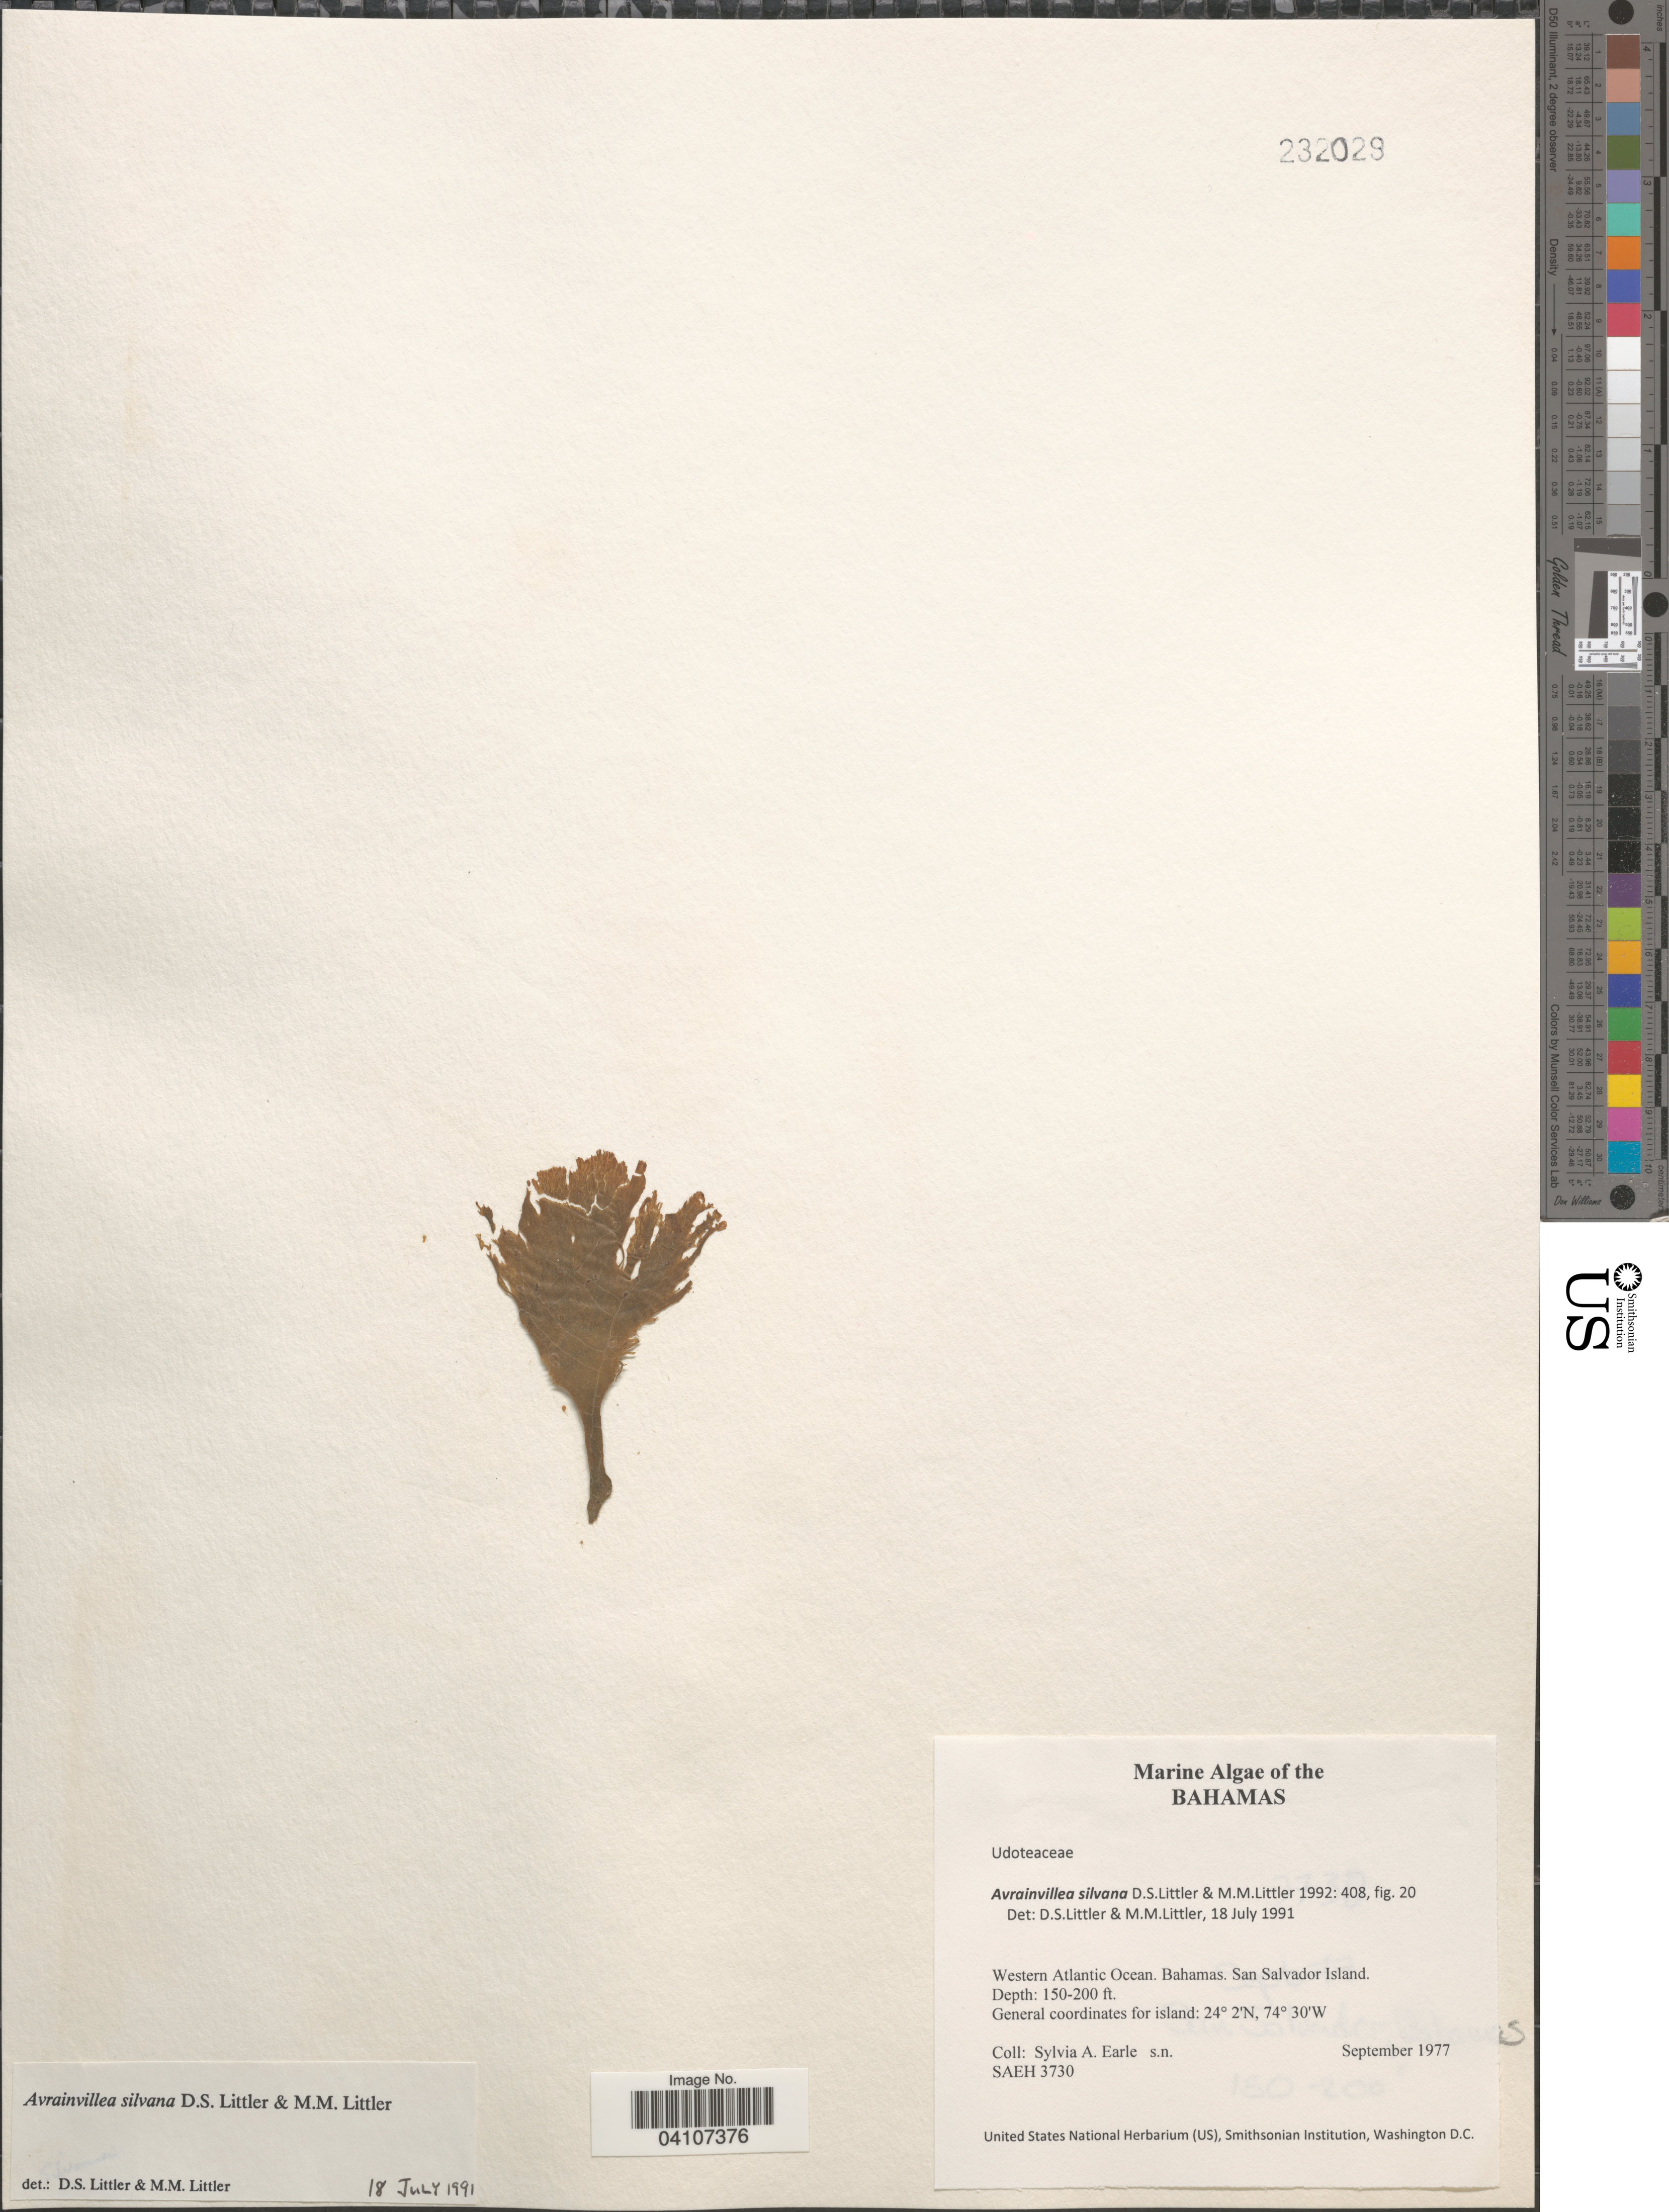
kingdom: Plantae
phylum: Chlorophyta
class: Ulvophyceae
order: Bryopsidales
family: Dichotomosiphonaceae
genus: Avrainvillea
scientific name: Avrainvillea silvana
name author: D.S. Littler & Littler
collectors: S. A. Earle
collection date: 1977-09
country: Bahamas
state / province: San Salvador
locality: Western Atlantic Ocean. San Salvador Island.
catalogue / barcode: US 232029